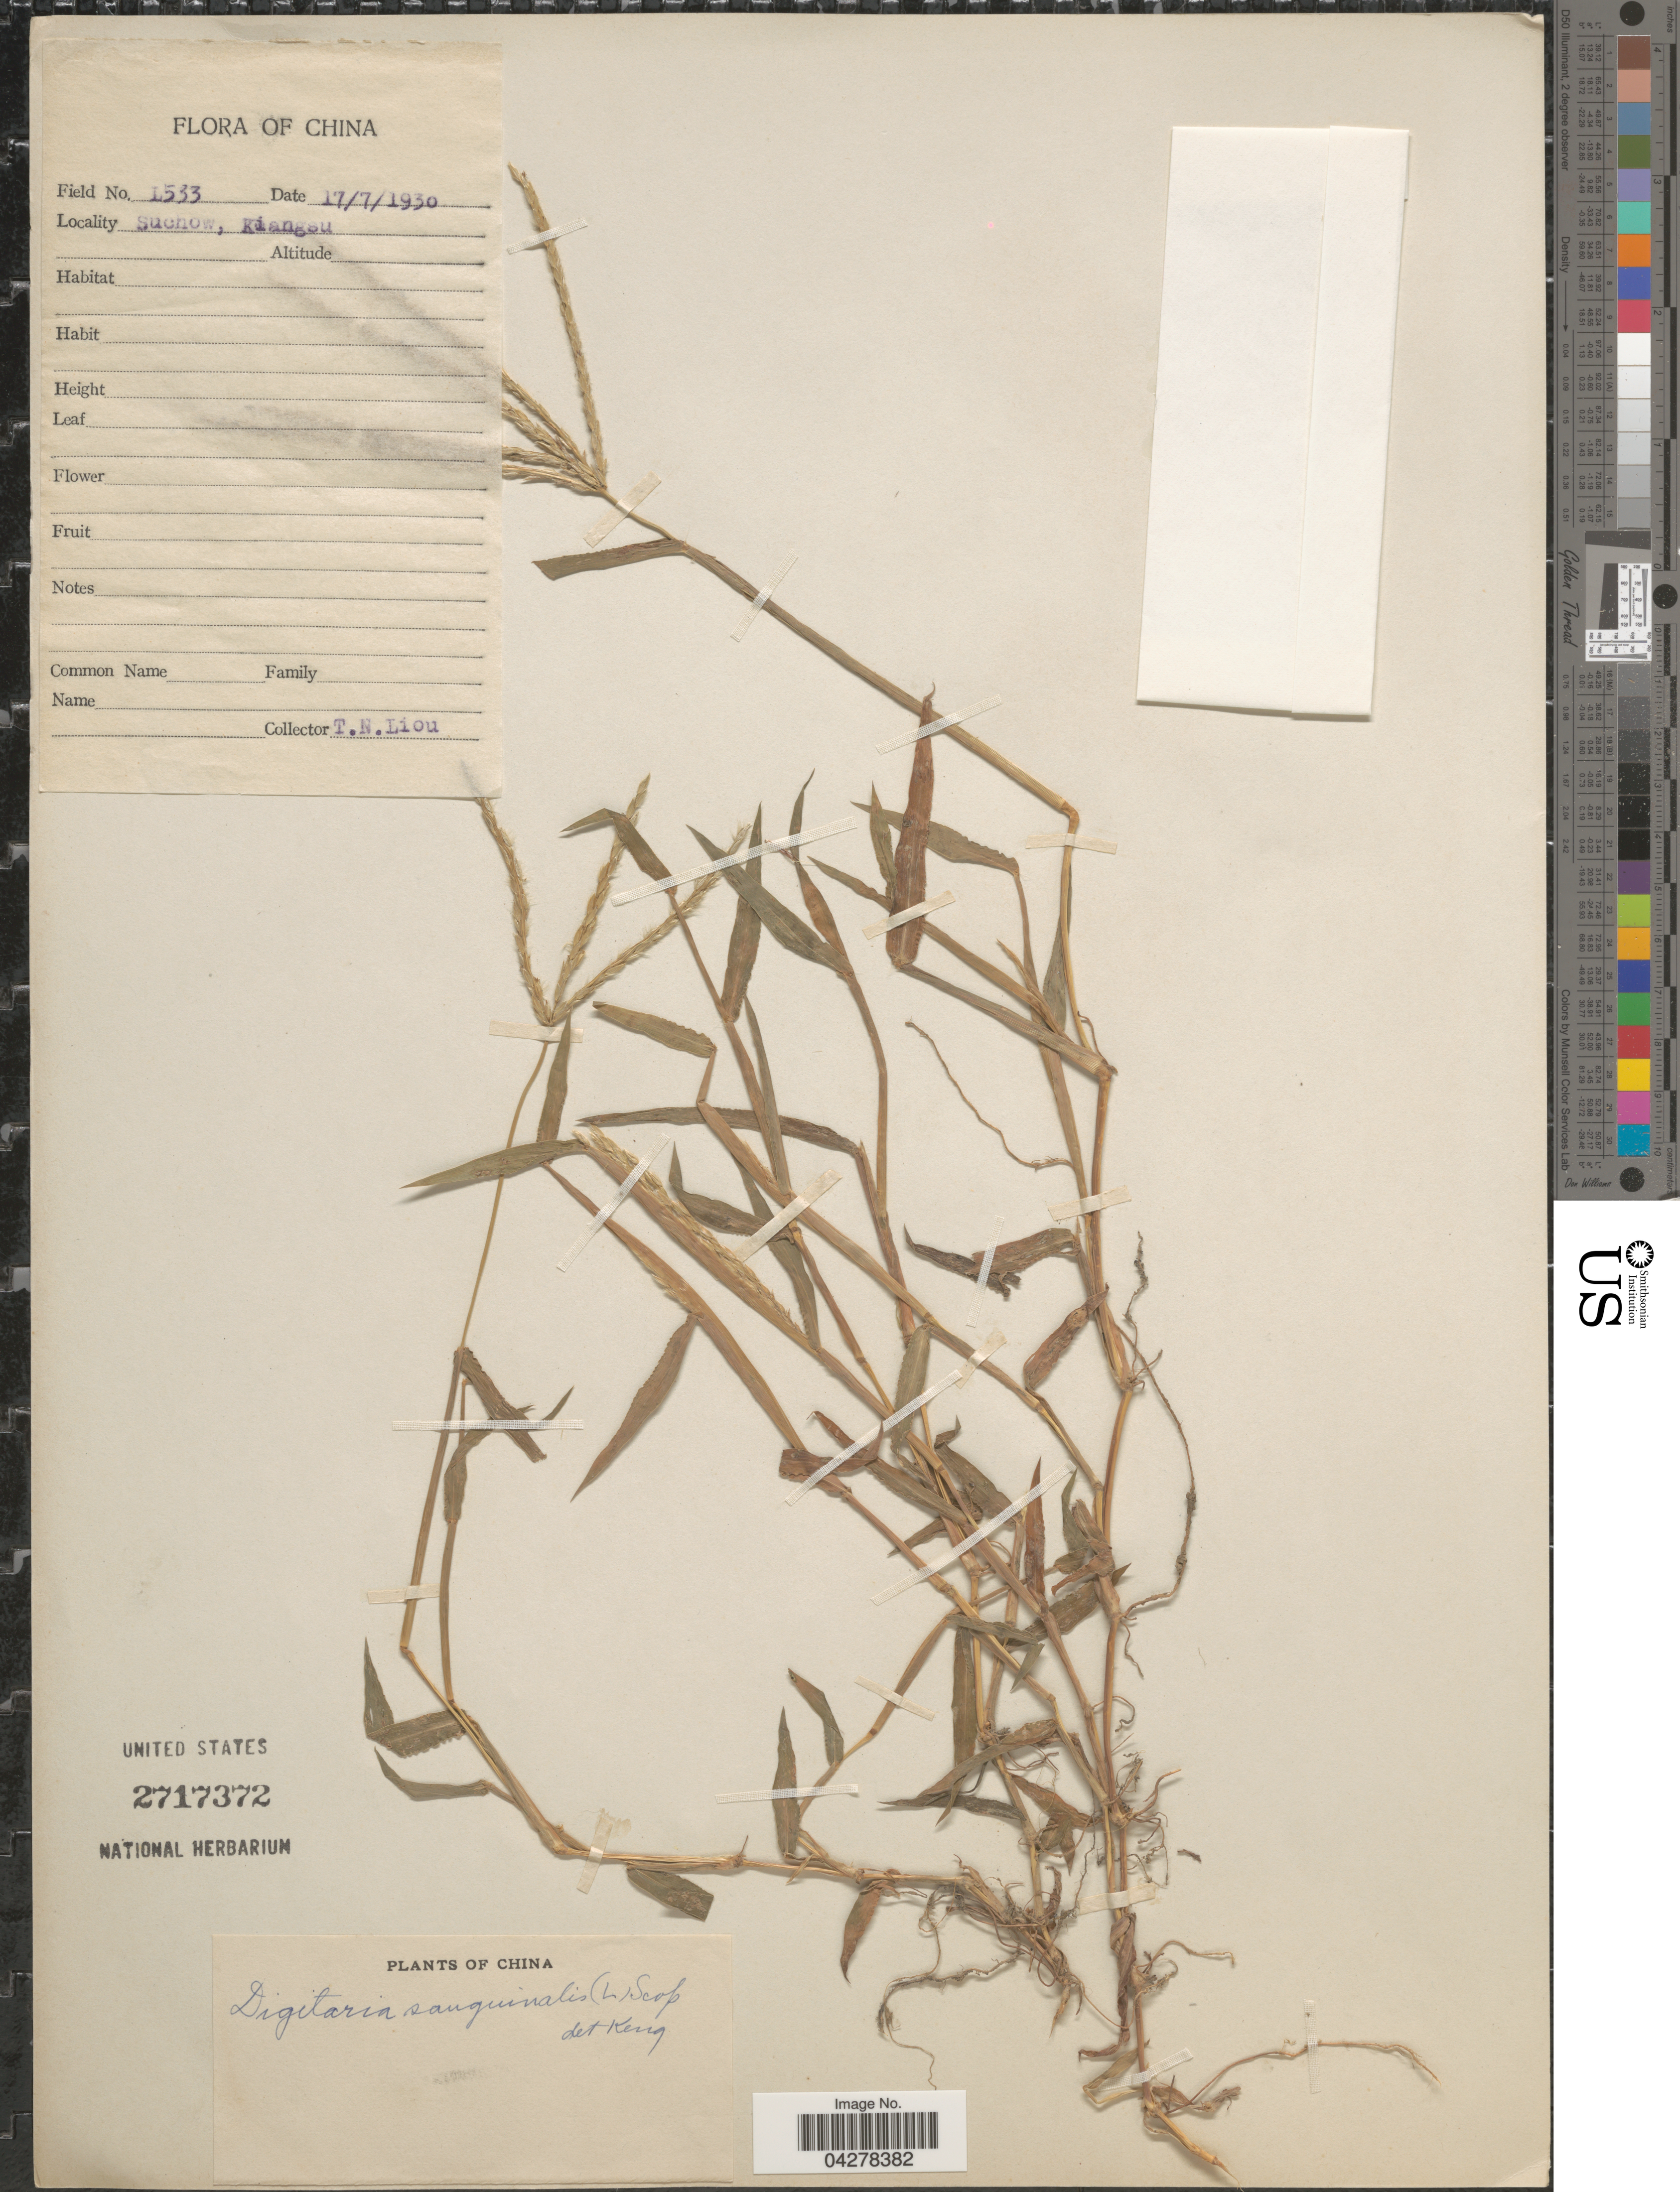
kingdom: Plantae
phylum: Tracheophyta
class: Liliopsida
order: Poales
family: Poaceae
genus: Digitaria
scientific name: Digitaria sanguinalis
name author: (L.) Scop.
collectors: T. N. Liou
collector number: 1533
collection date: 1930-07-17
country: China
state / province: Jiangsu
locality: Suchow, Kiangsu.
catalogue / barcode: US 2717372